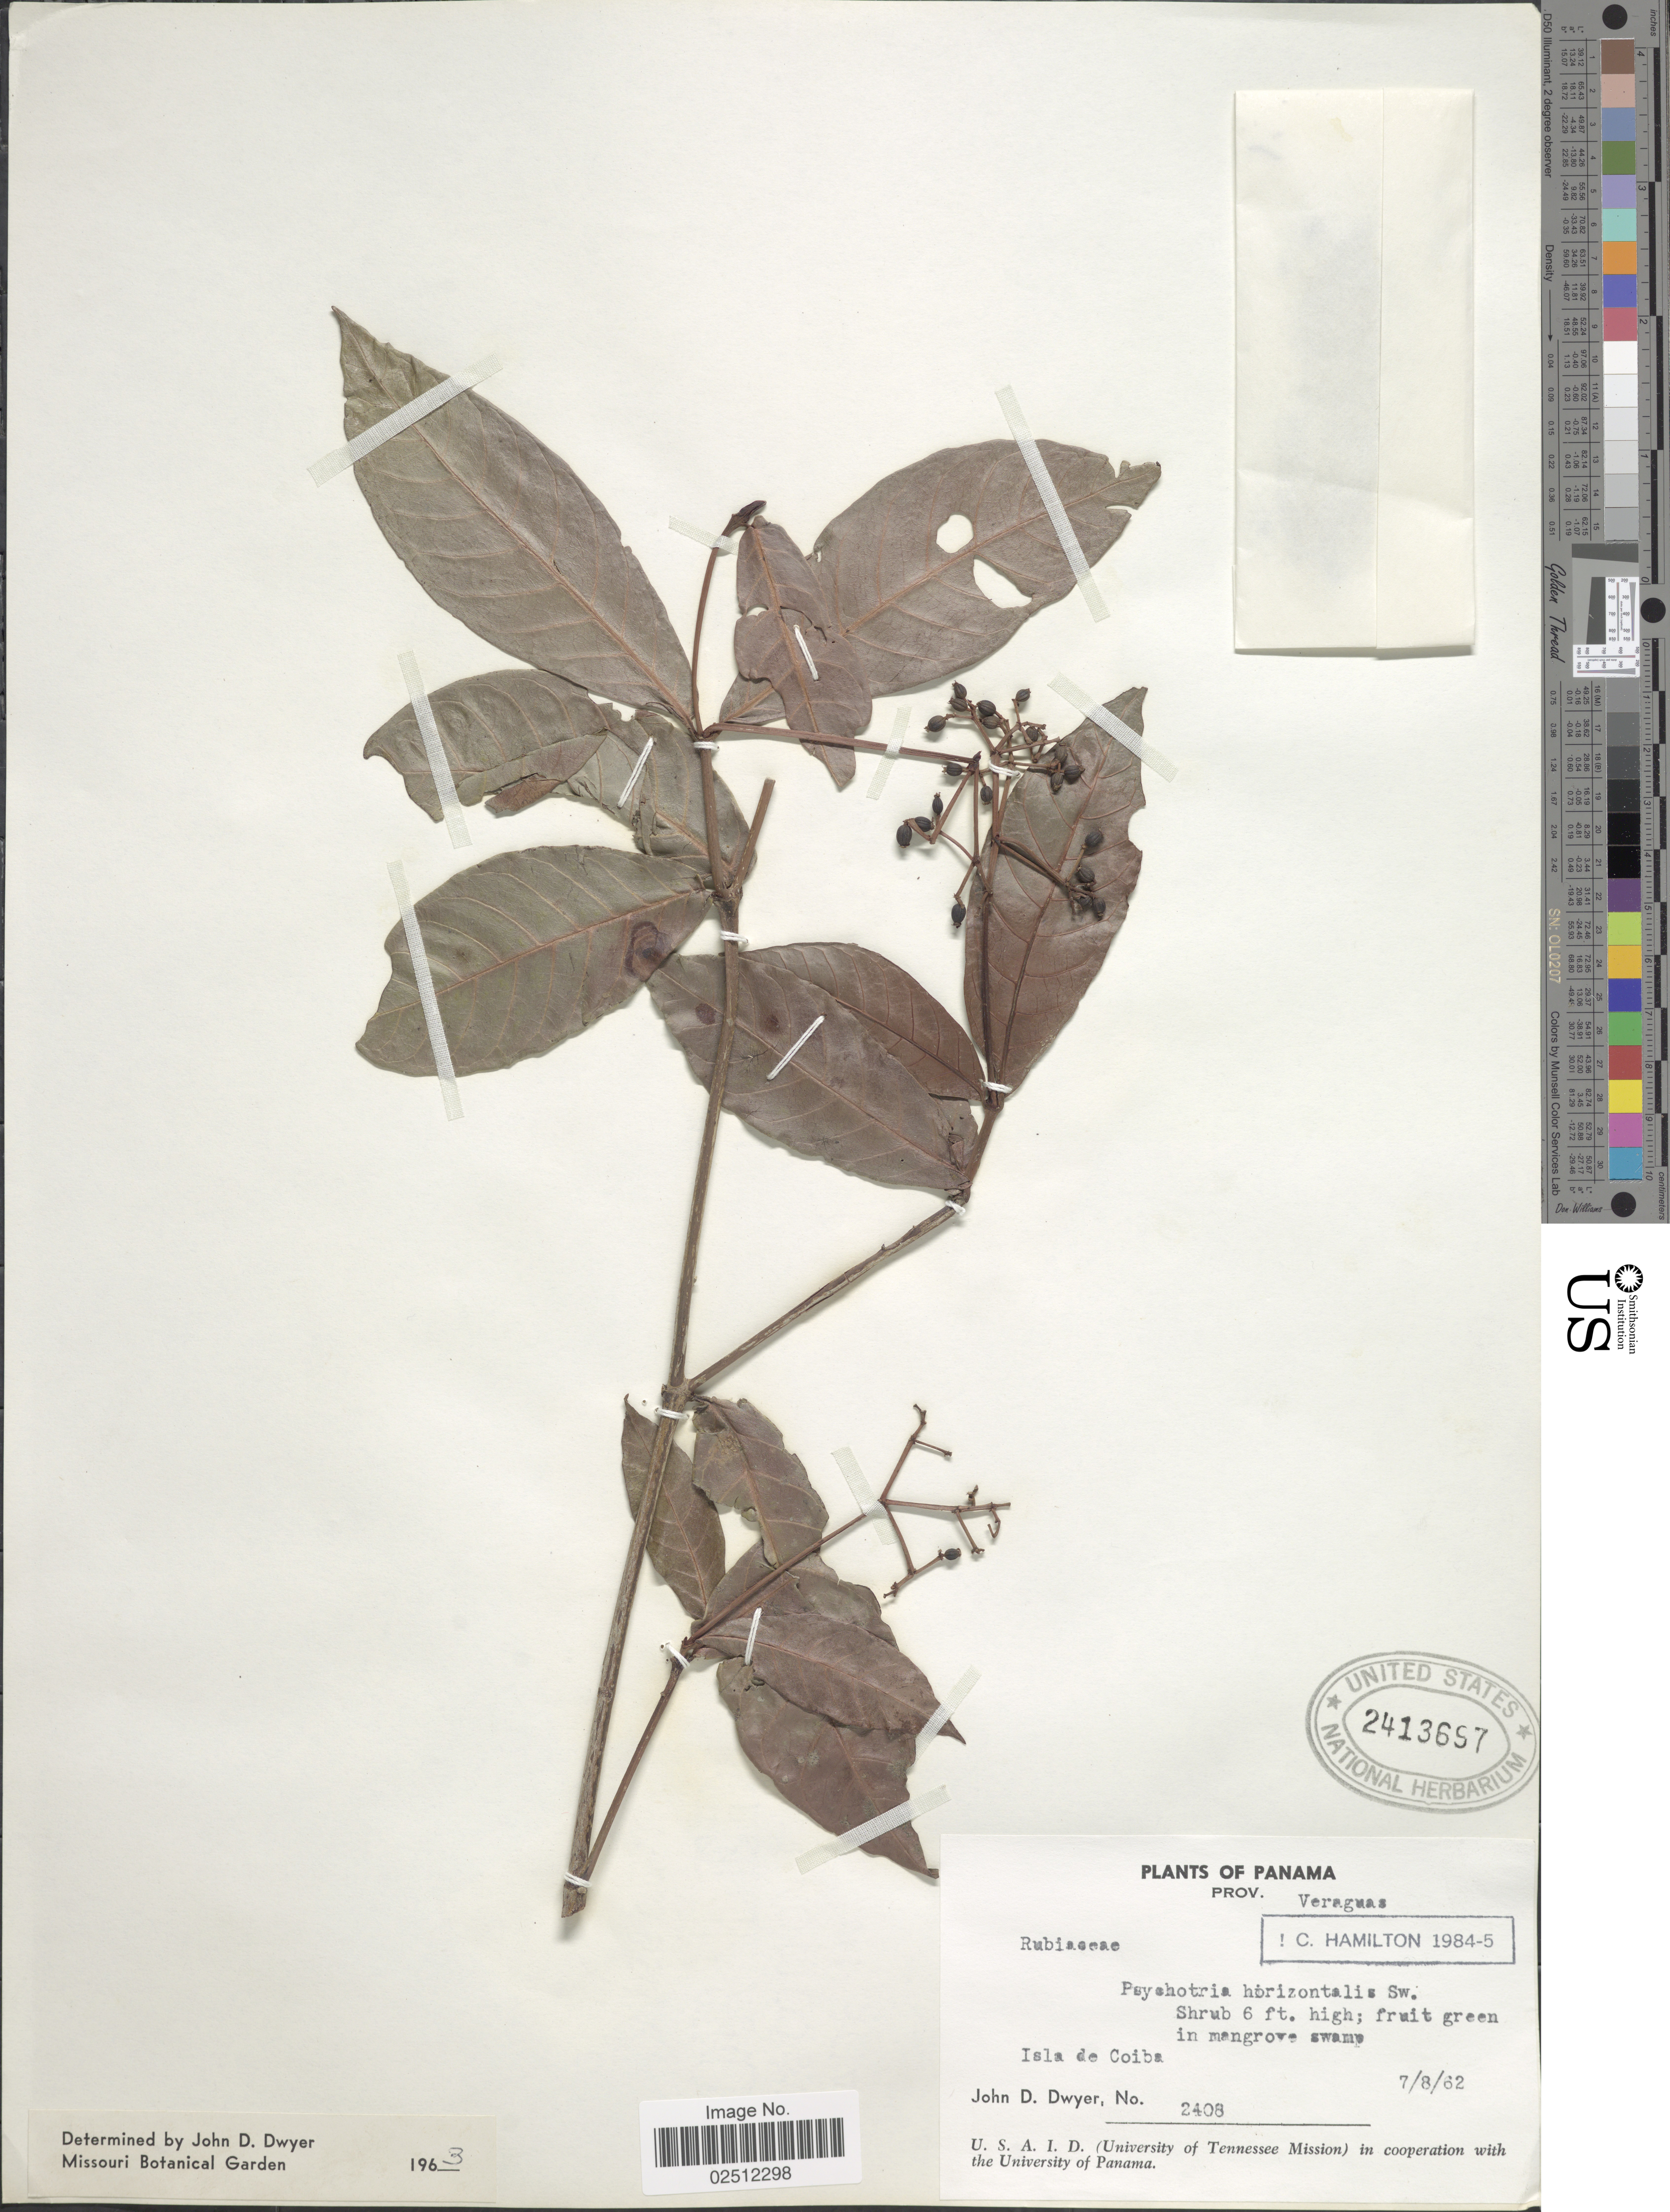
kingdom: Plantae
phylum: Tracheophyta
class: Magnoliopsida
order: Gentianales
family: Rubiaceae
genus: Psychotria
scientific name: Psychotria horizontalis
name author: Sw.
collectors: J. D. Dwyer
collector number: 2408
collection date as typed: Transcribed d/m/y: 7/8/62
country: Panama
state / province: Veraguas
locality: In mangrove swamp, Isla de Coiba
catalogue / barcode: US 2413697